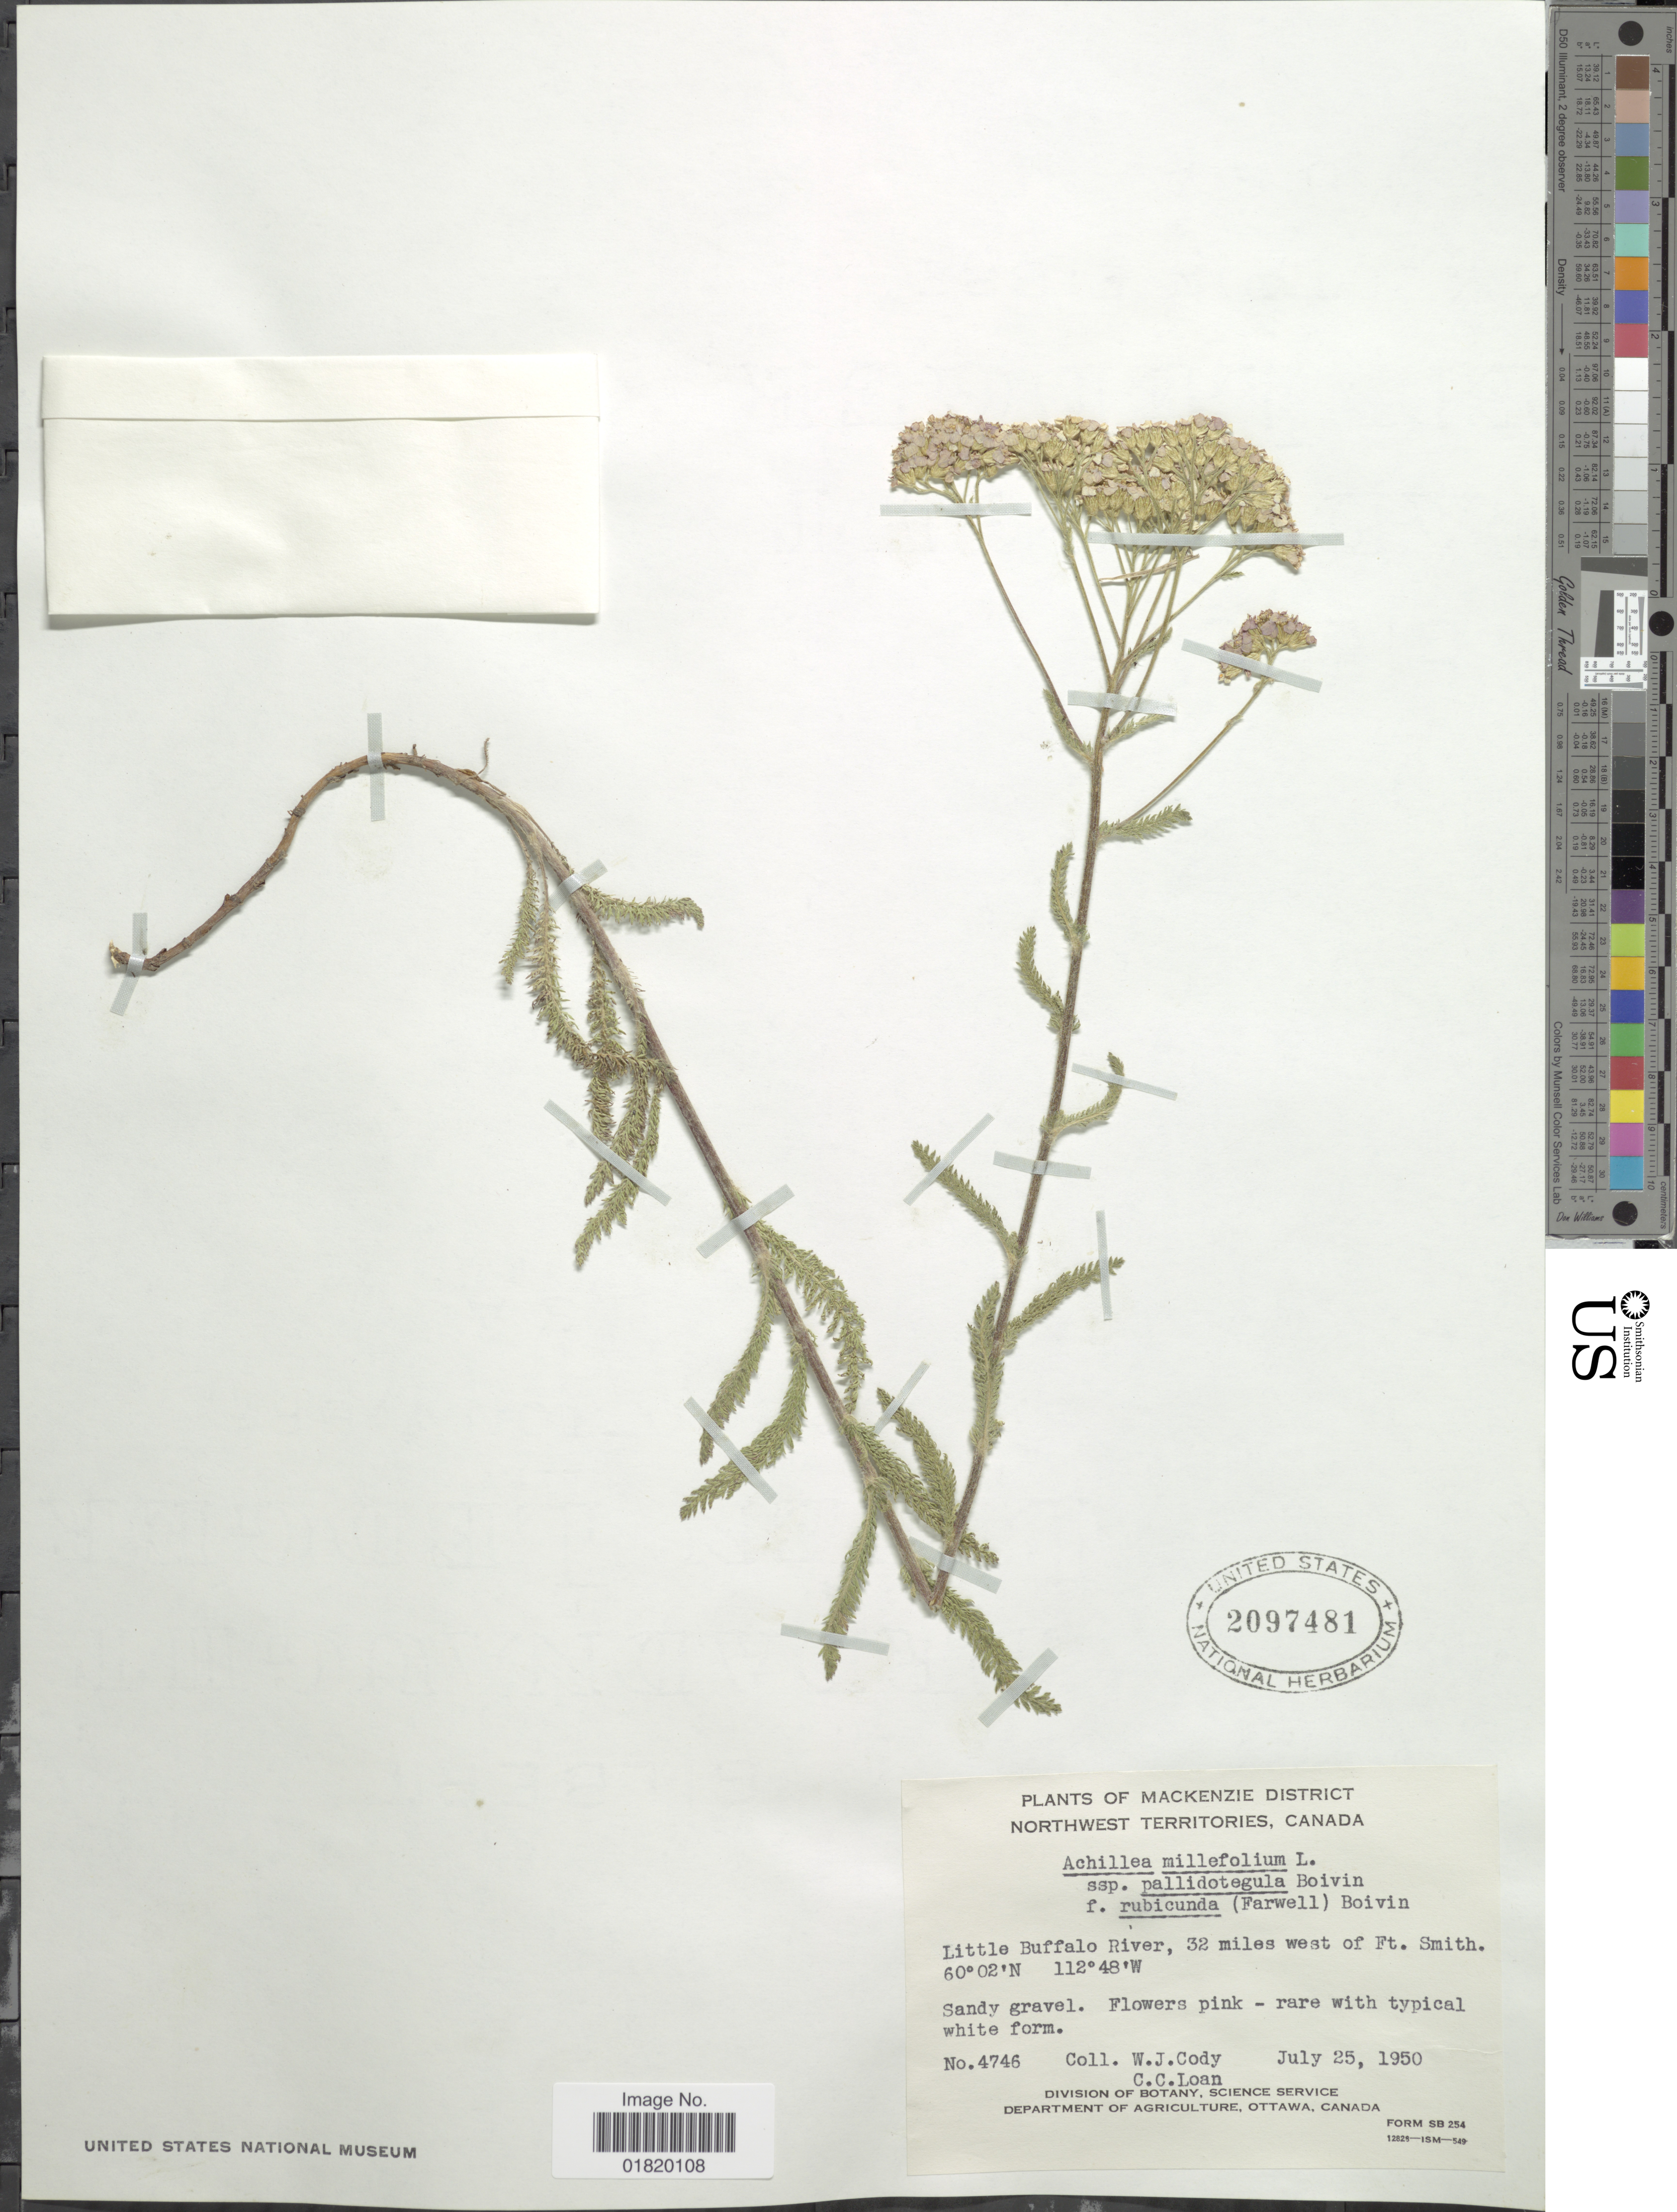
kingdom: Plantae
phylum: Tracheophyta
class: Magnoliopsida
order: Asterales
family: Asteraceae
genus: Achillea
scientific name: Achillea millefolium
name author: L.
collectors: W. Cody & C. Loan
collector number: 4746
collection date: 1950-07-25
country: Canada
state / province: Northwest Territories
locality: Mackenzie District. Little Buffalo River, 32 miles west of Ft. Smith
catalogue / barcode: US 2097481